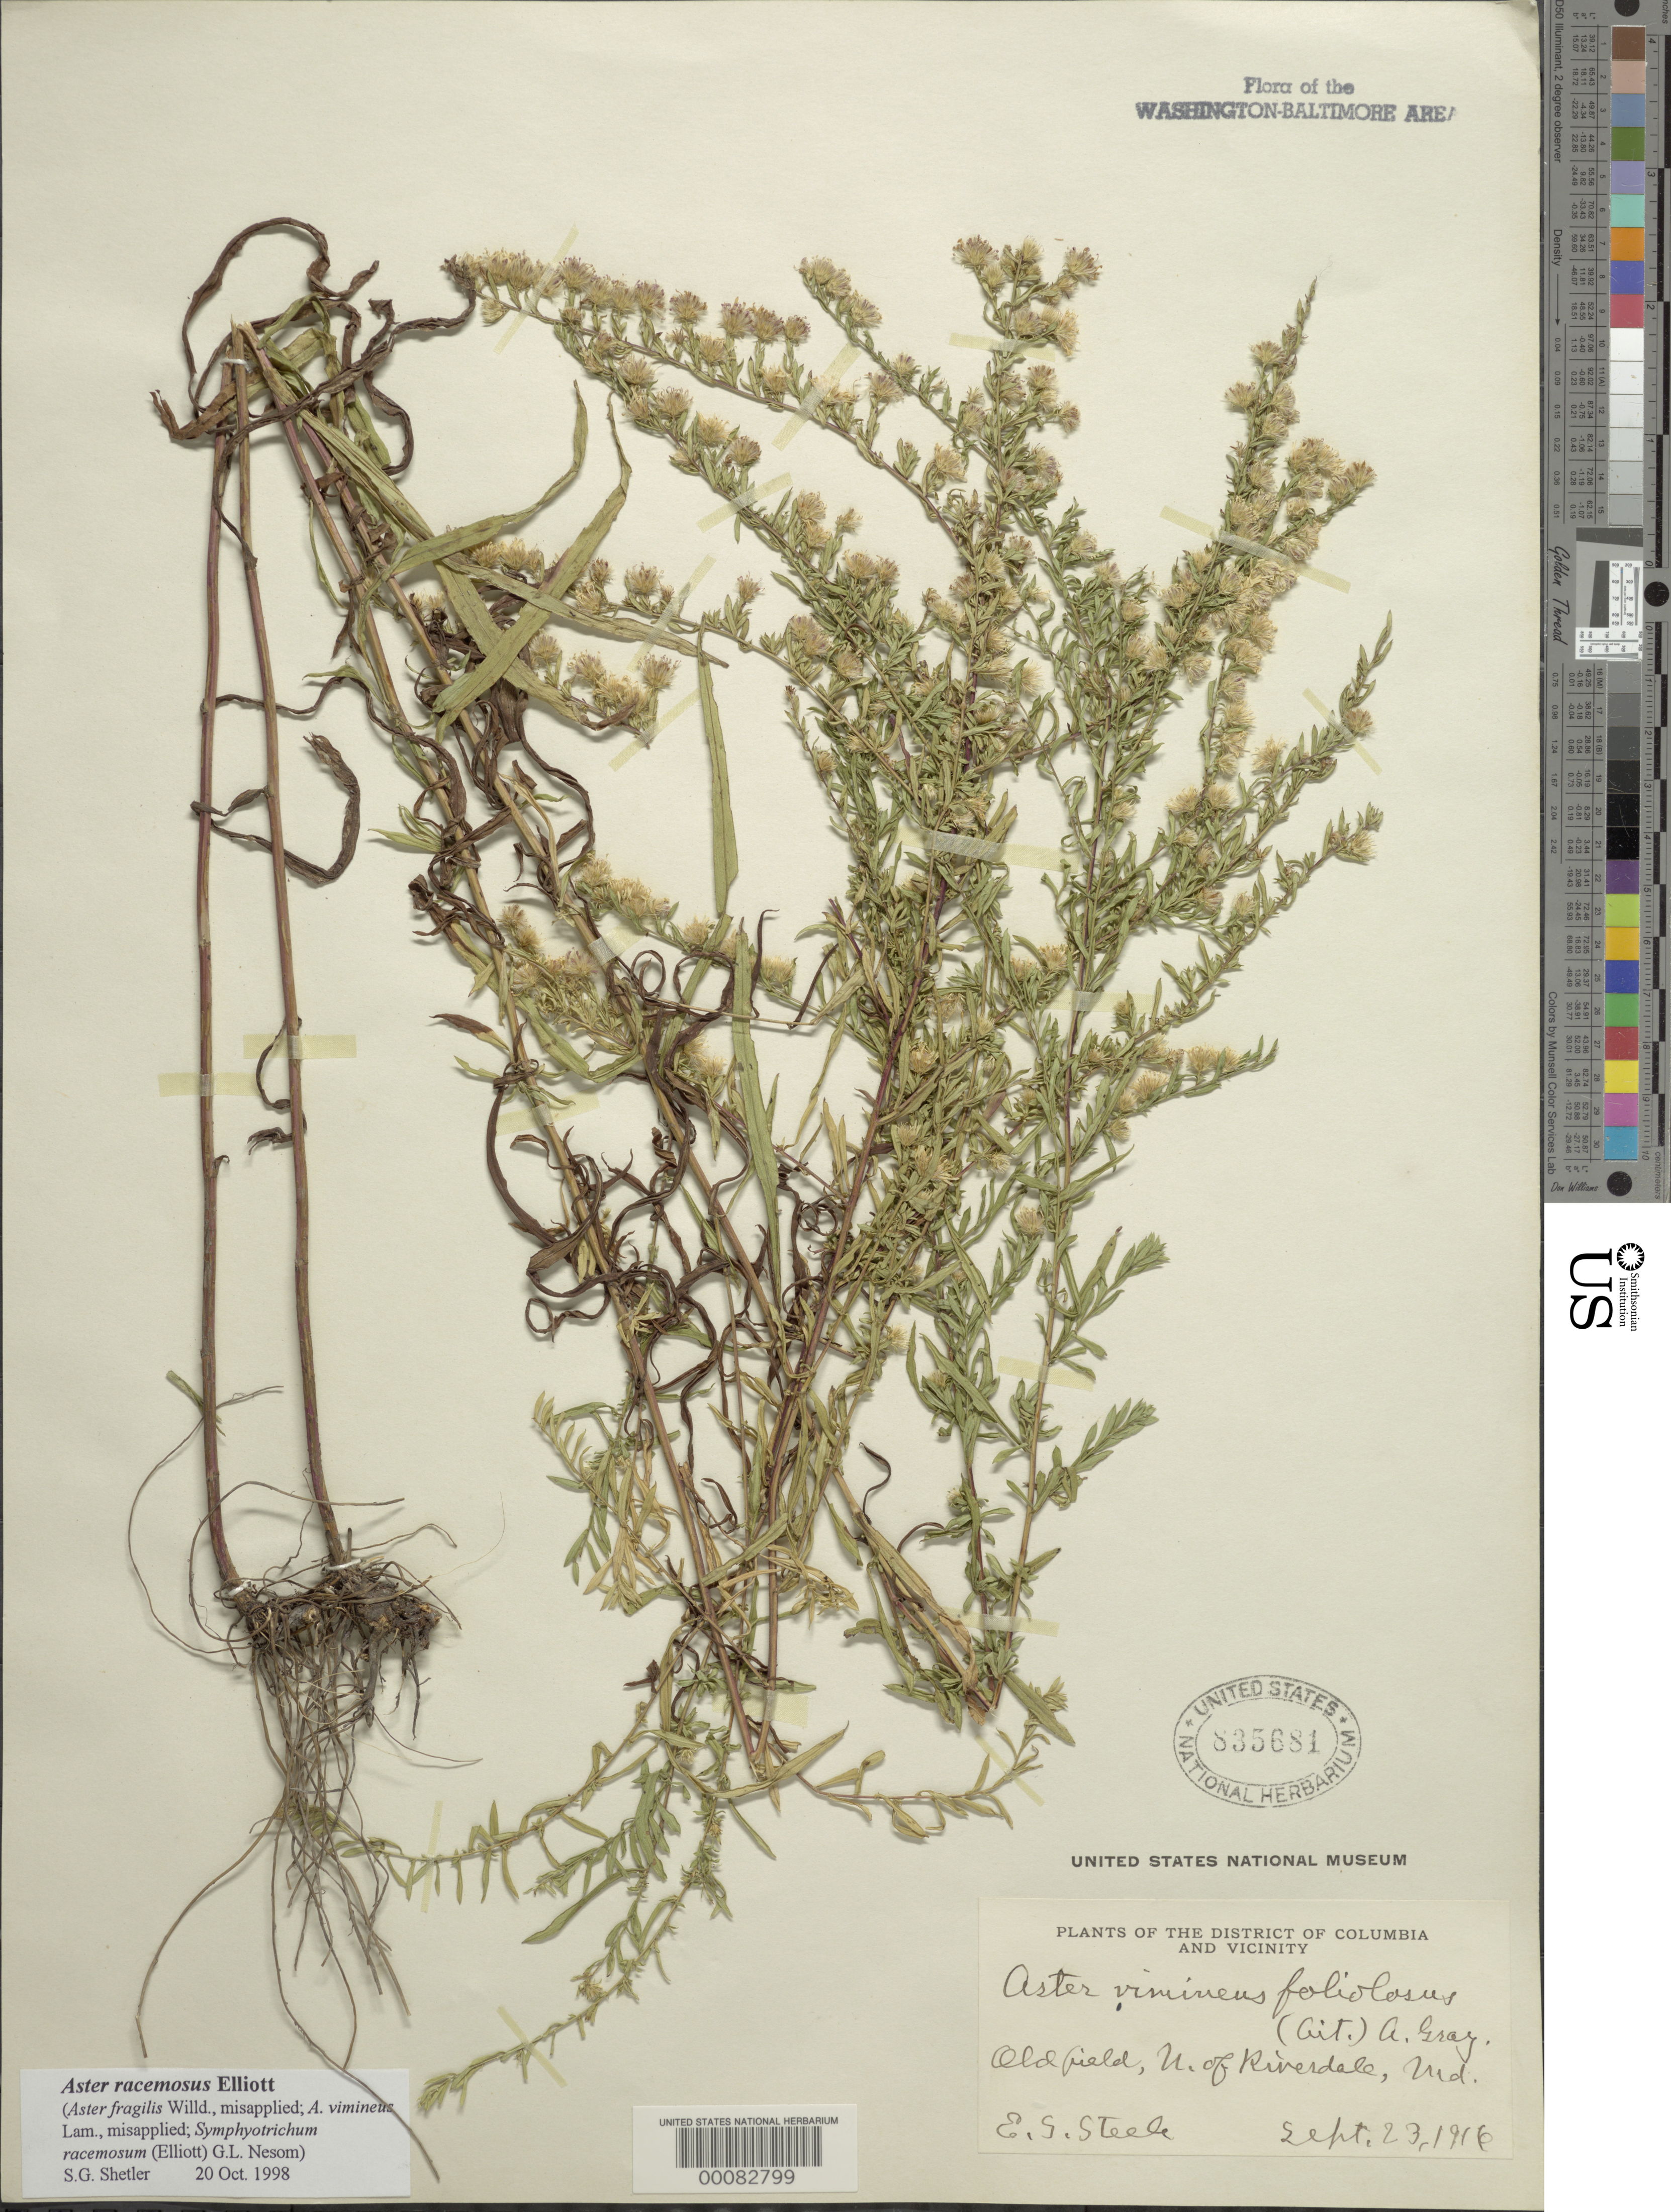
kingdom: Plantae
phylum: Tracheophyta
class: Magnoliopsida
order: Asterales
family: Asteraceae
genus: Symphyotrichum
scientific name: Symphyotrichum racemosum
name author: (Elliott) G.L. Nesom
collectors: E. Steele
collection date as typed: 13 Sep 1916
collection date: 1916-09-13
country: United States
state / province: Maryland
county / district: Prince George's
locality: North of Riverdale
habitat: Old field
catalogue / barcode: US 835681